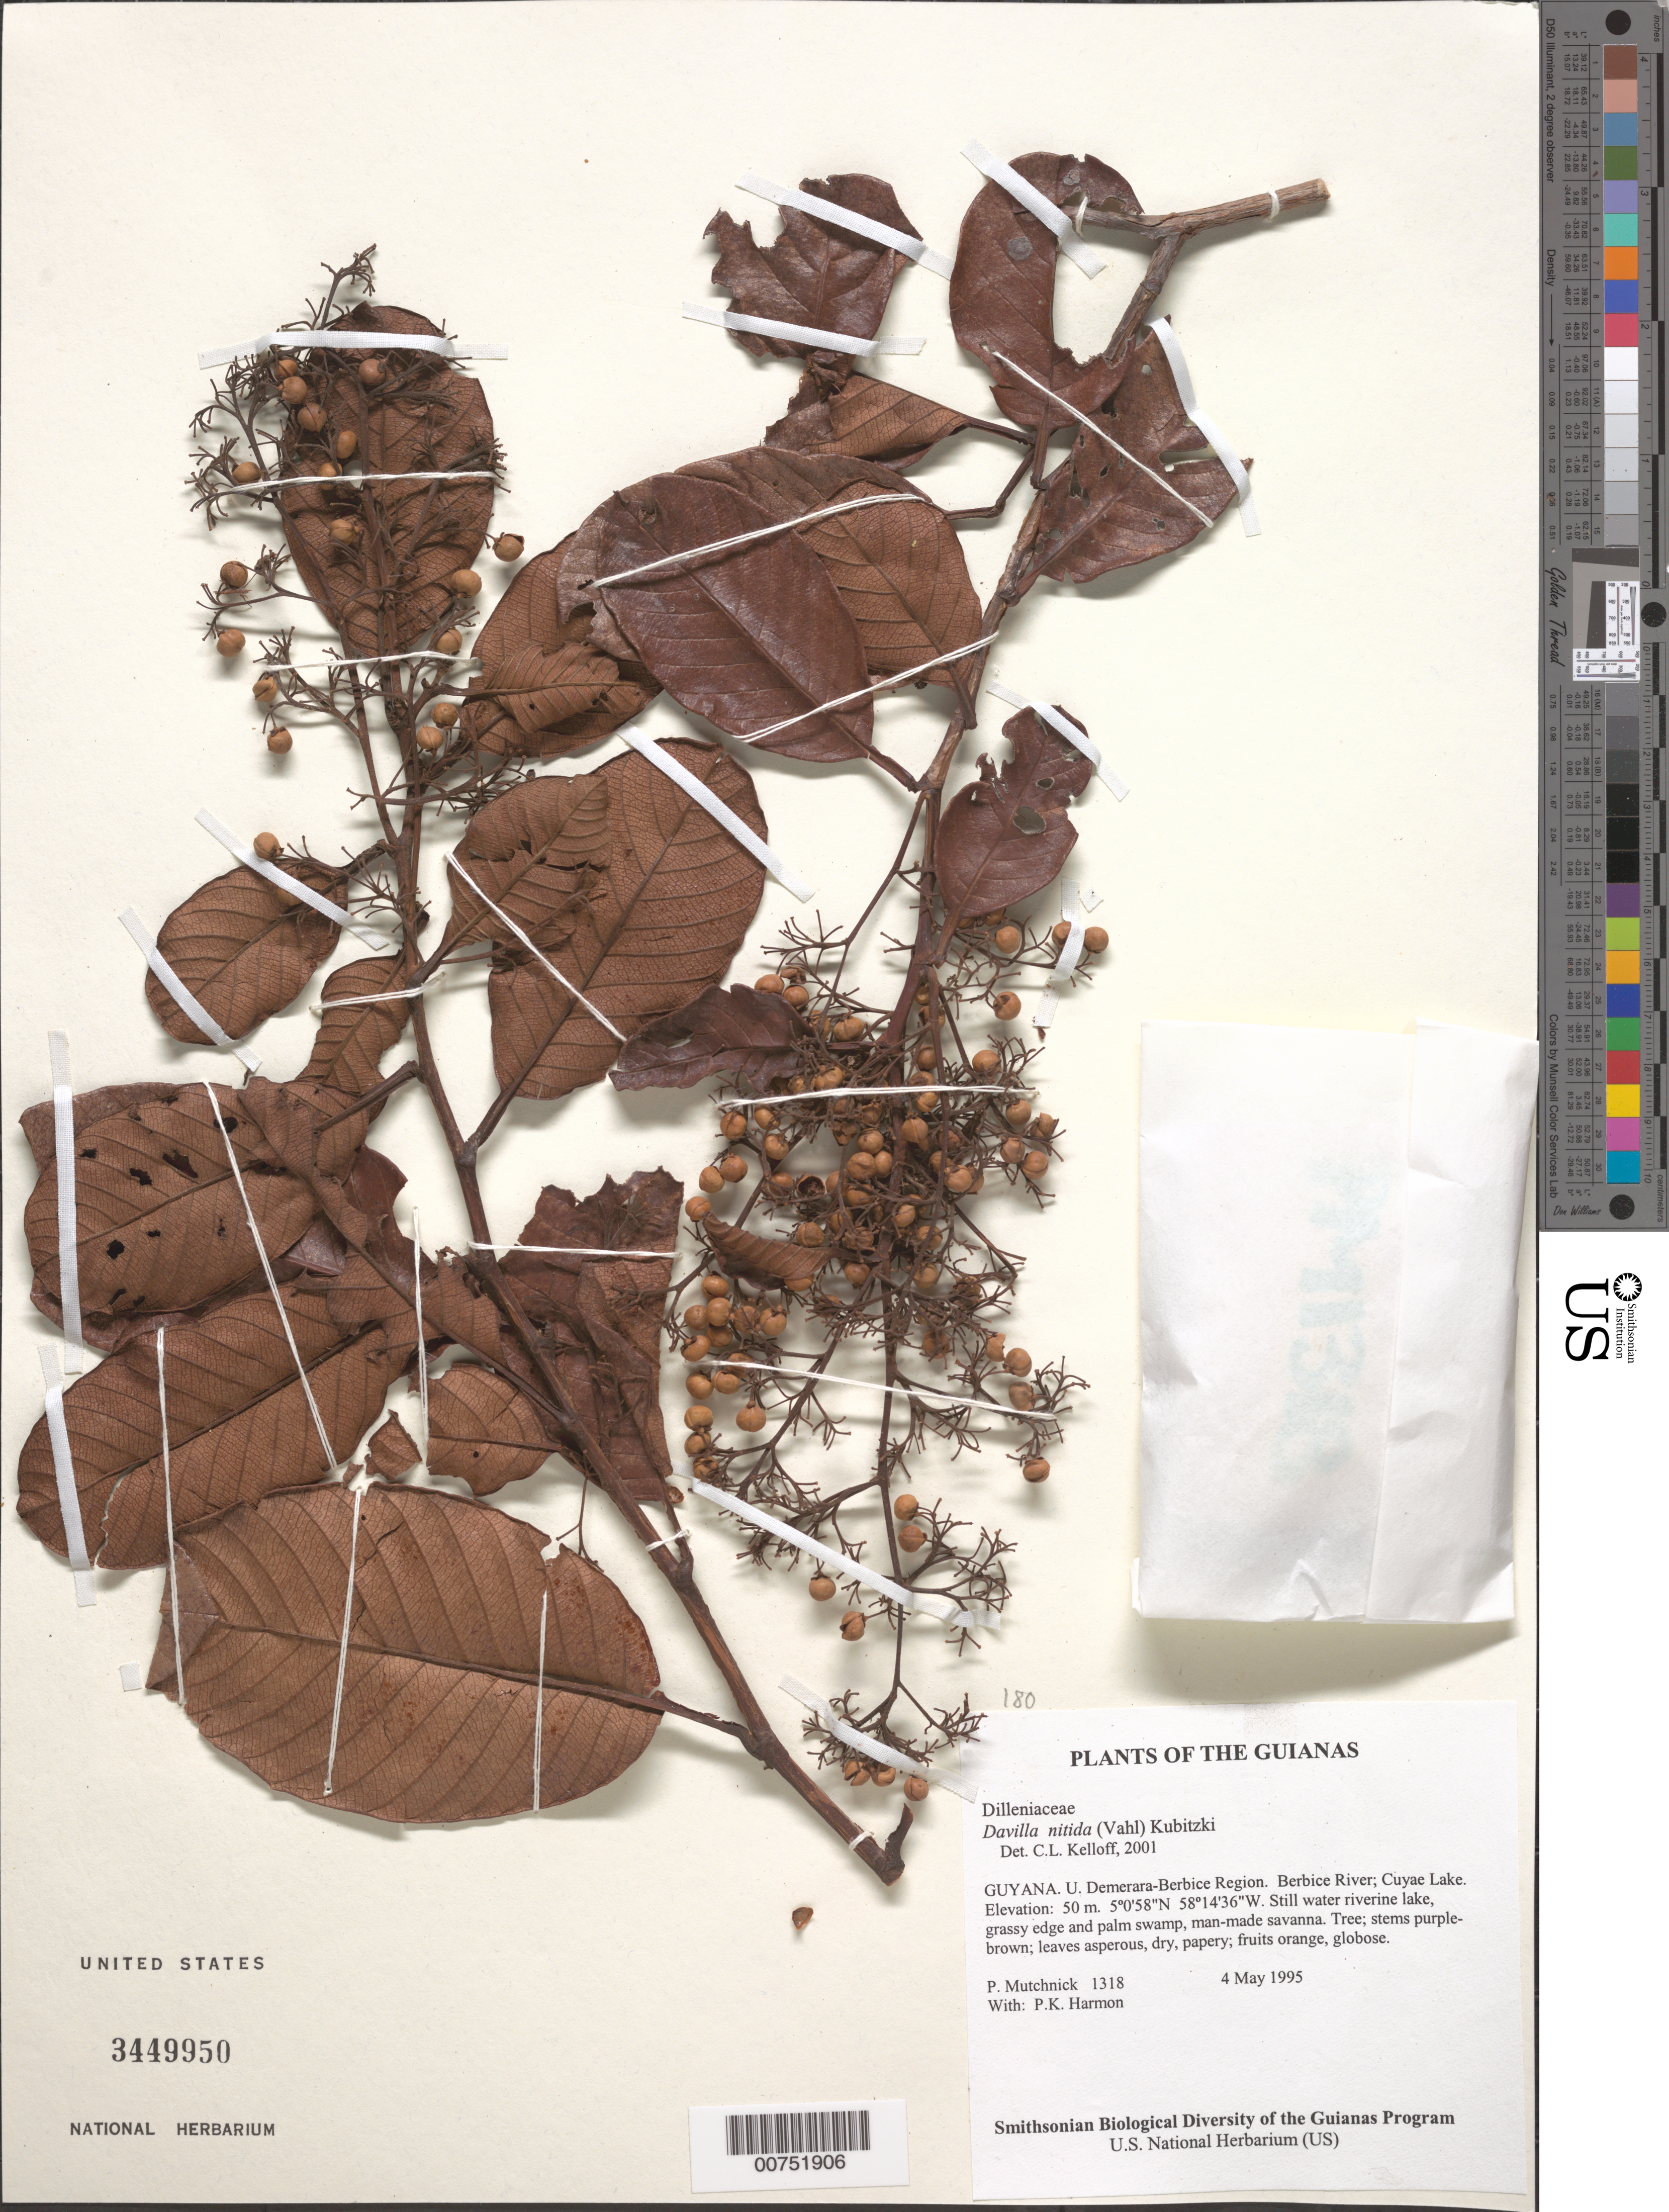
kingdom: Plantae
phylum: Tracheophyta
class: Magnoliopsida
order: Dilleniales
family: Dilleniaceae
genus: Davilla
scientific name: Davilla nitida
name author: (Vahl) Kubitzki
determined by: Kelloff, Carol L., (US), Smithsonian Institution - National Museum of Natural History (UNITED STATES)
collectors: P. Mutchnick & P. Harmon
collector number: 1318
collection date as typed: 4 May 1995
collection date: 1995-05-04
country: Guyana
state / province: U. Demerara-Berbice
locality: Berbice River; Cuyae Lake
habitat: Still water riverine lake, grassy edge and palm swamp, man-made savanna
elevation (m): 50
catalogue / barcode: US 3449950